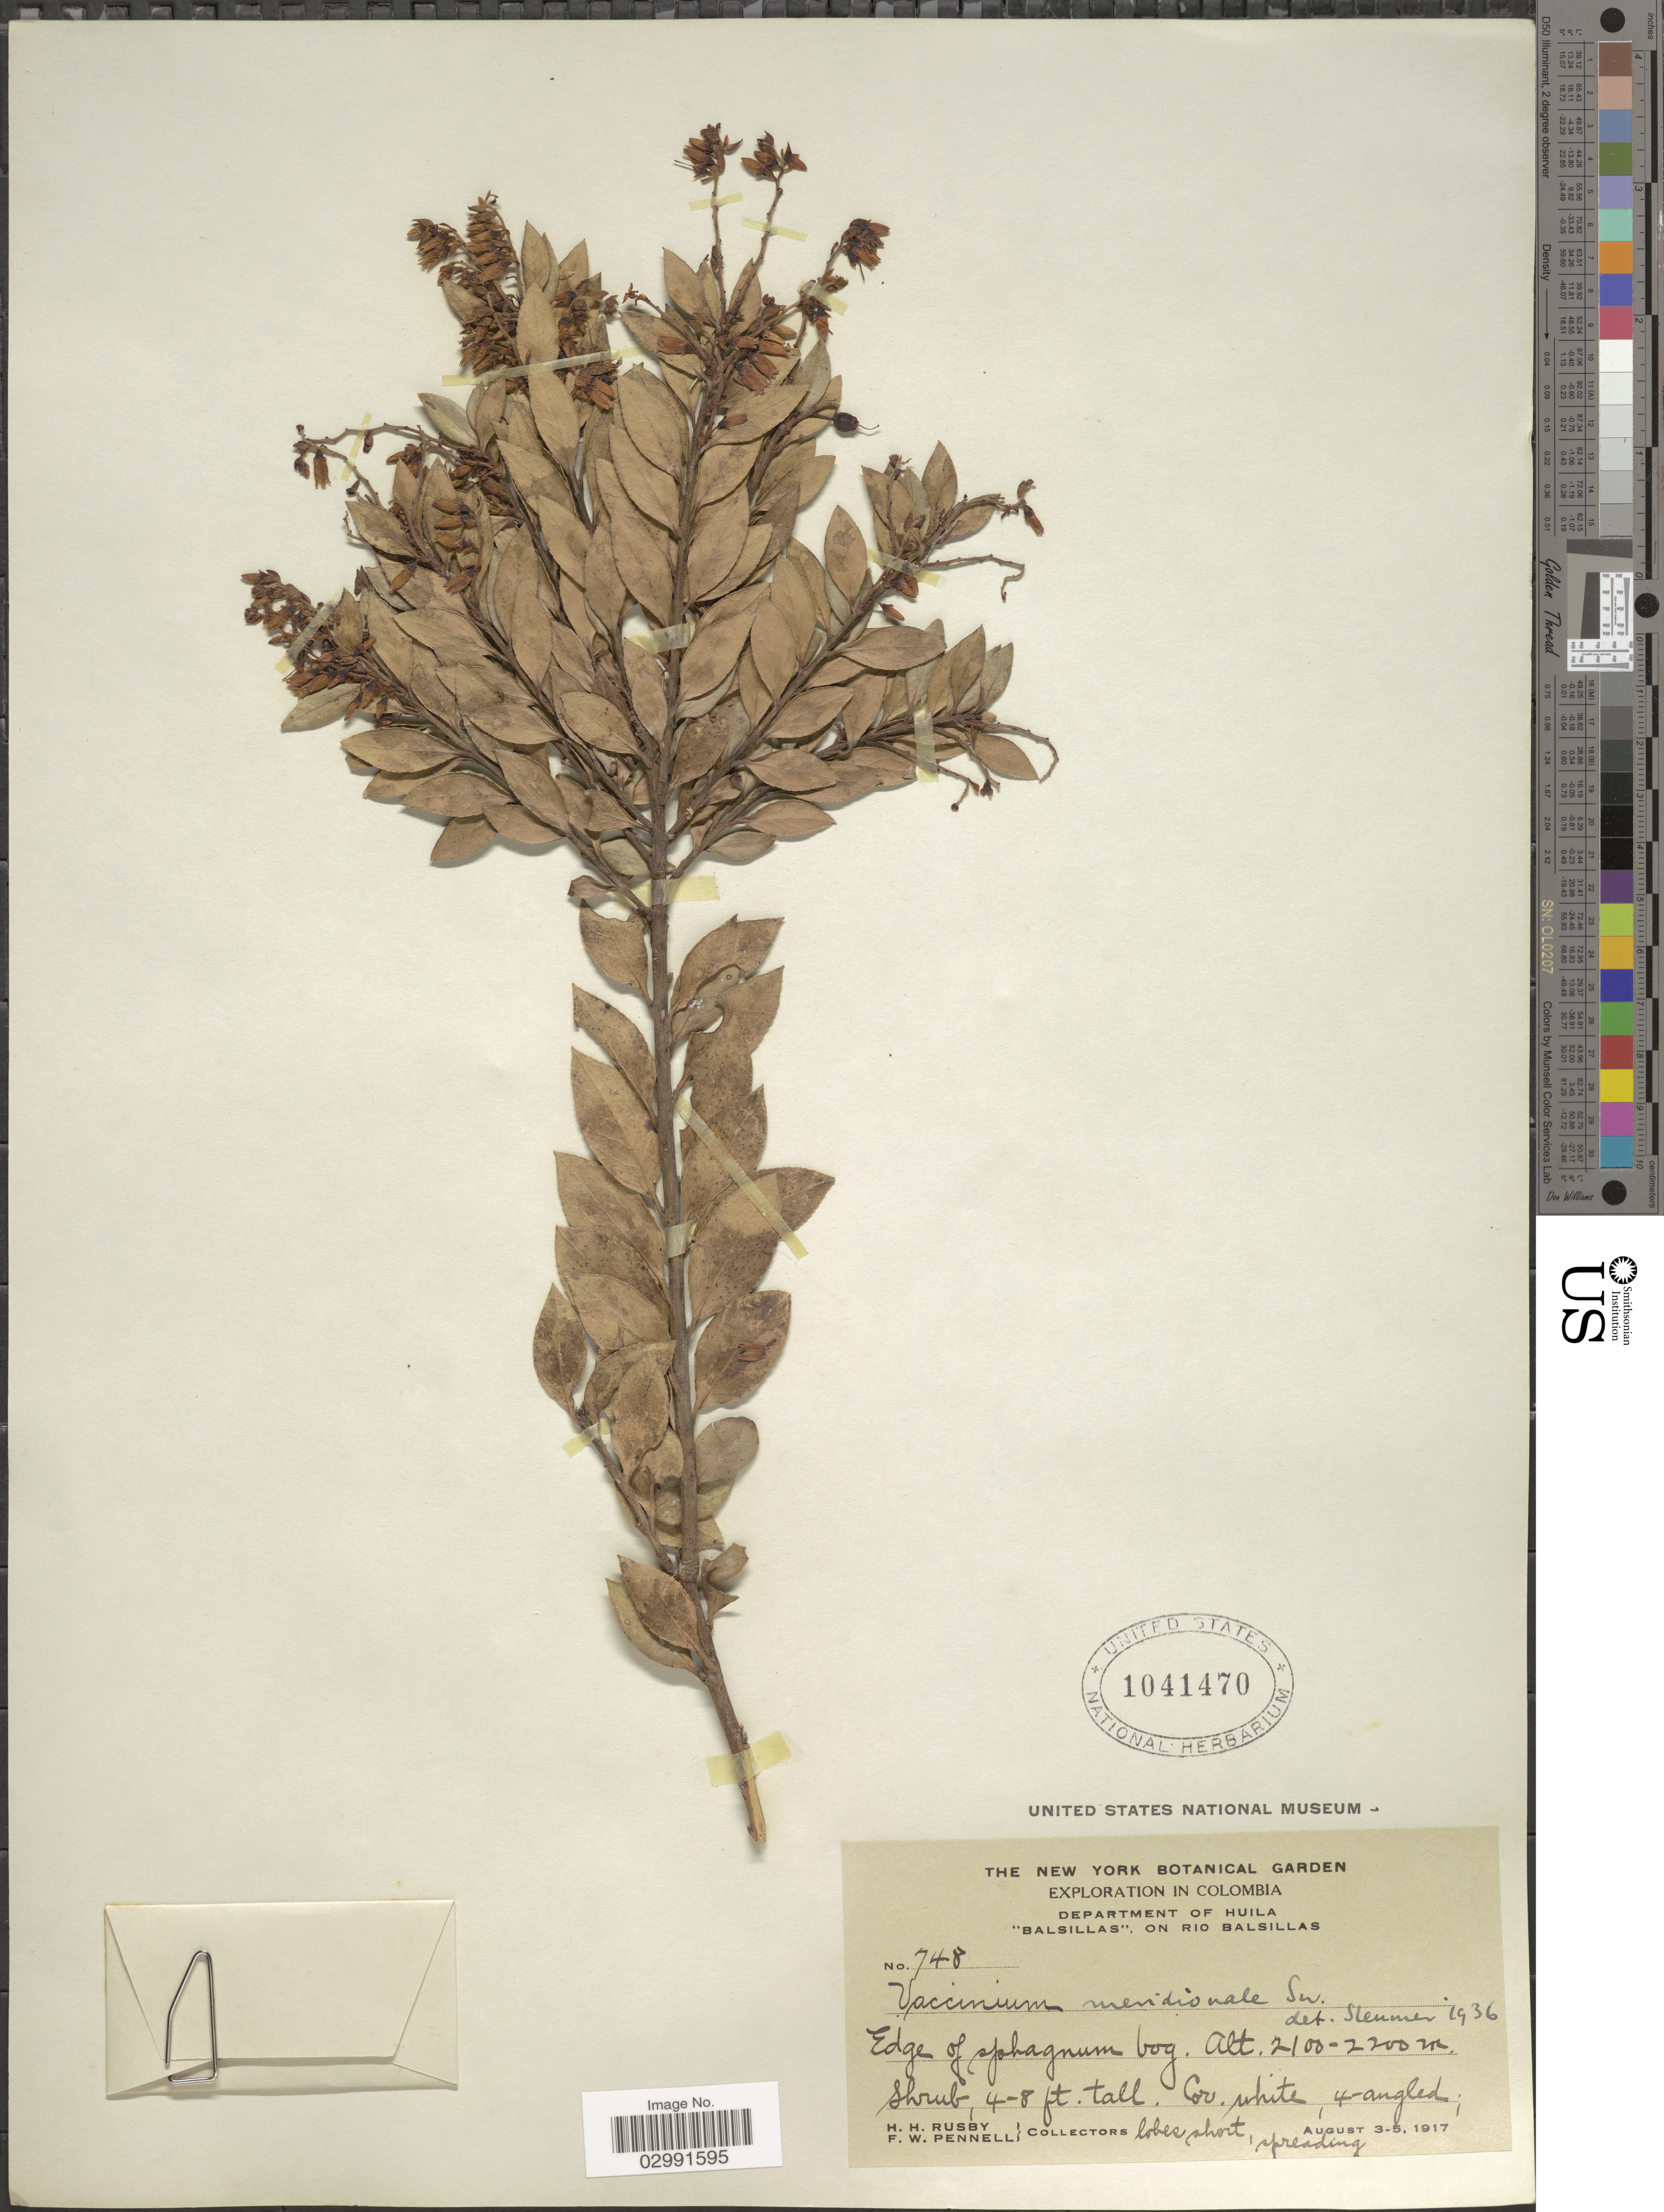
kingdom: Plantae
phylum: Tracheophyta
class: Magnoliopsida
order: Ericales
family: Ericaceae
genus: Vaccinium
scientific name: Vaccinium meridionale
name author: Sw.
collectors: H. H. Rusby & F. W. Pennell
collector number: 748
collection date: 1917-08-03/1917-08-05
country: Colombia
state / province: Huila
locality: Department of Huila. "Balsillas", on Rio Balsillas.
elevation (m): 2100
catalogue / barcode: US 1041470